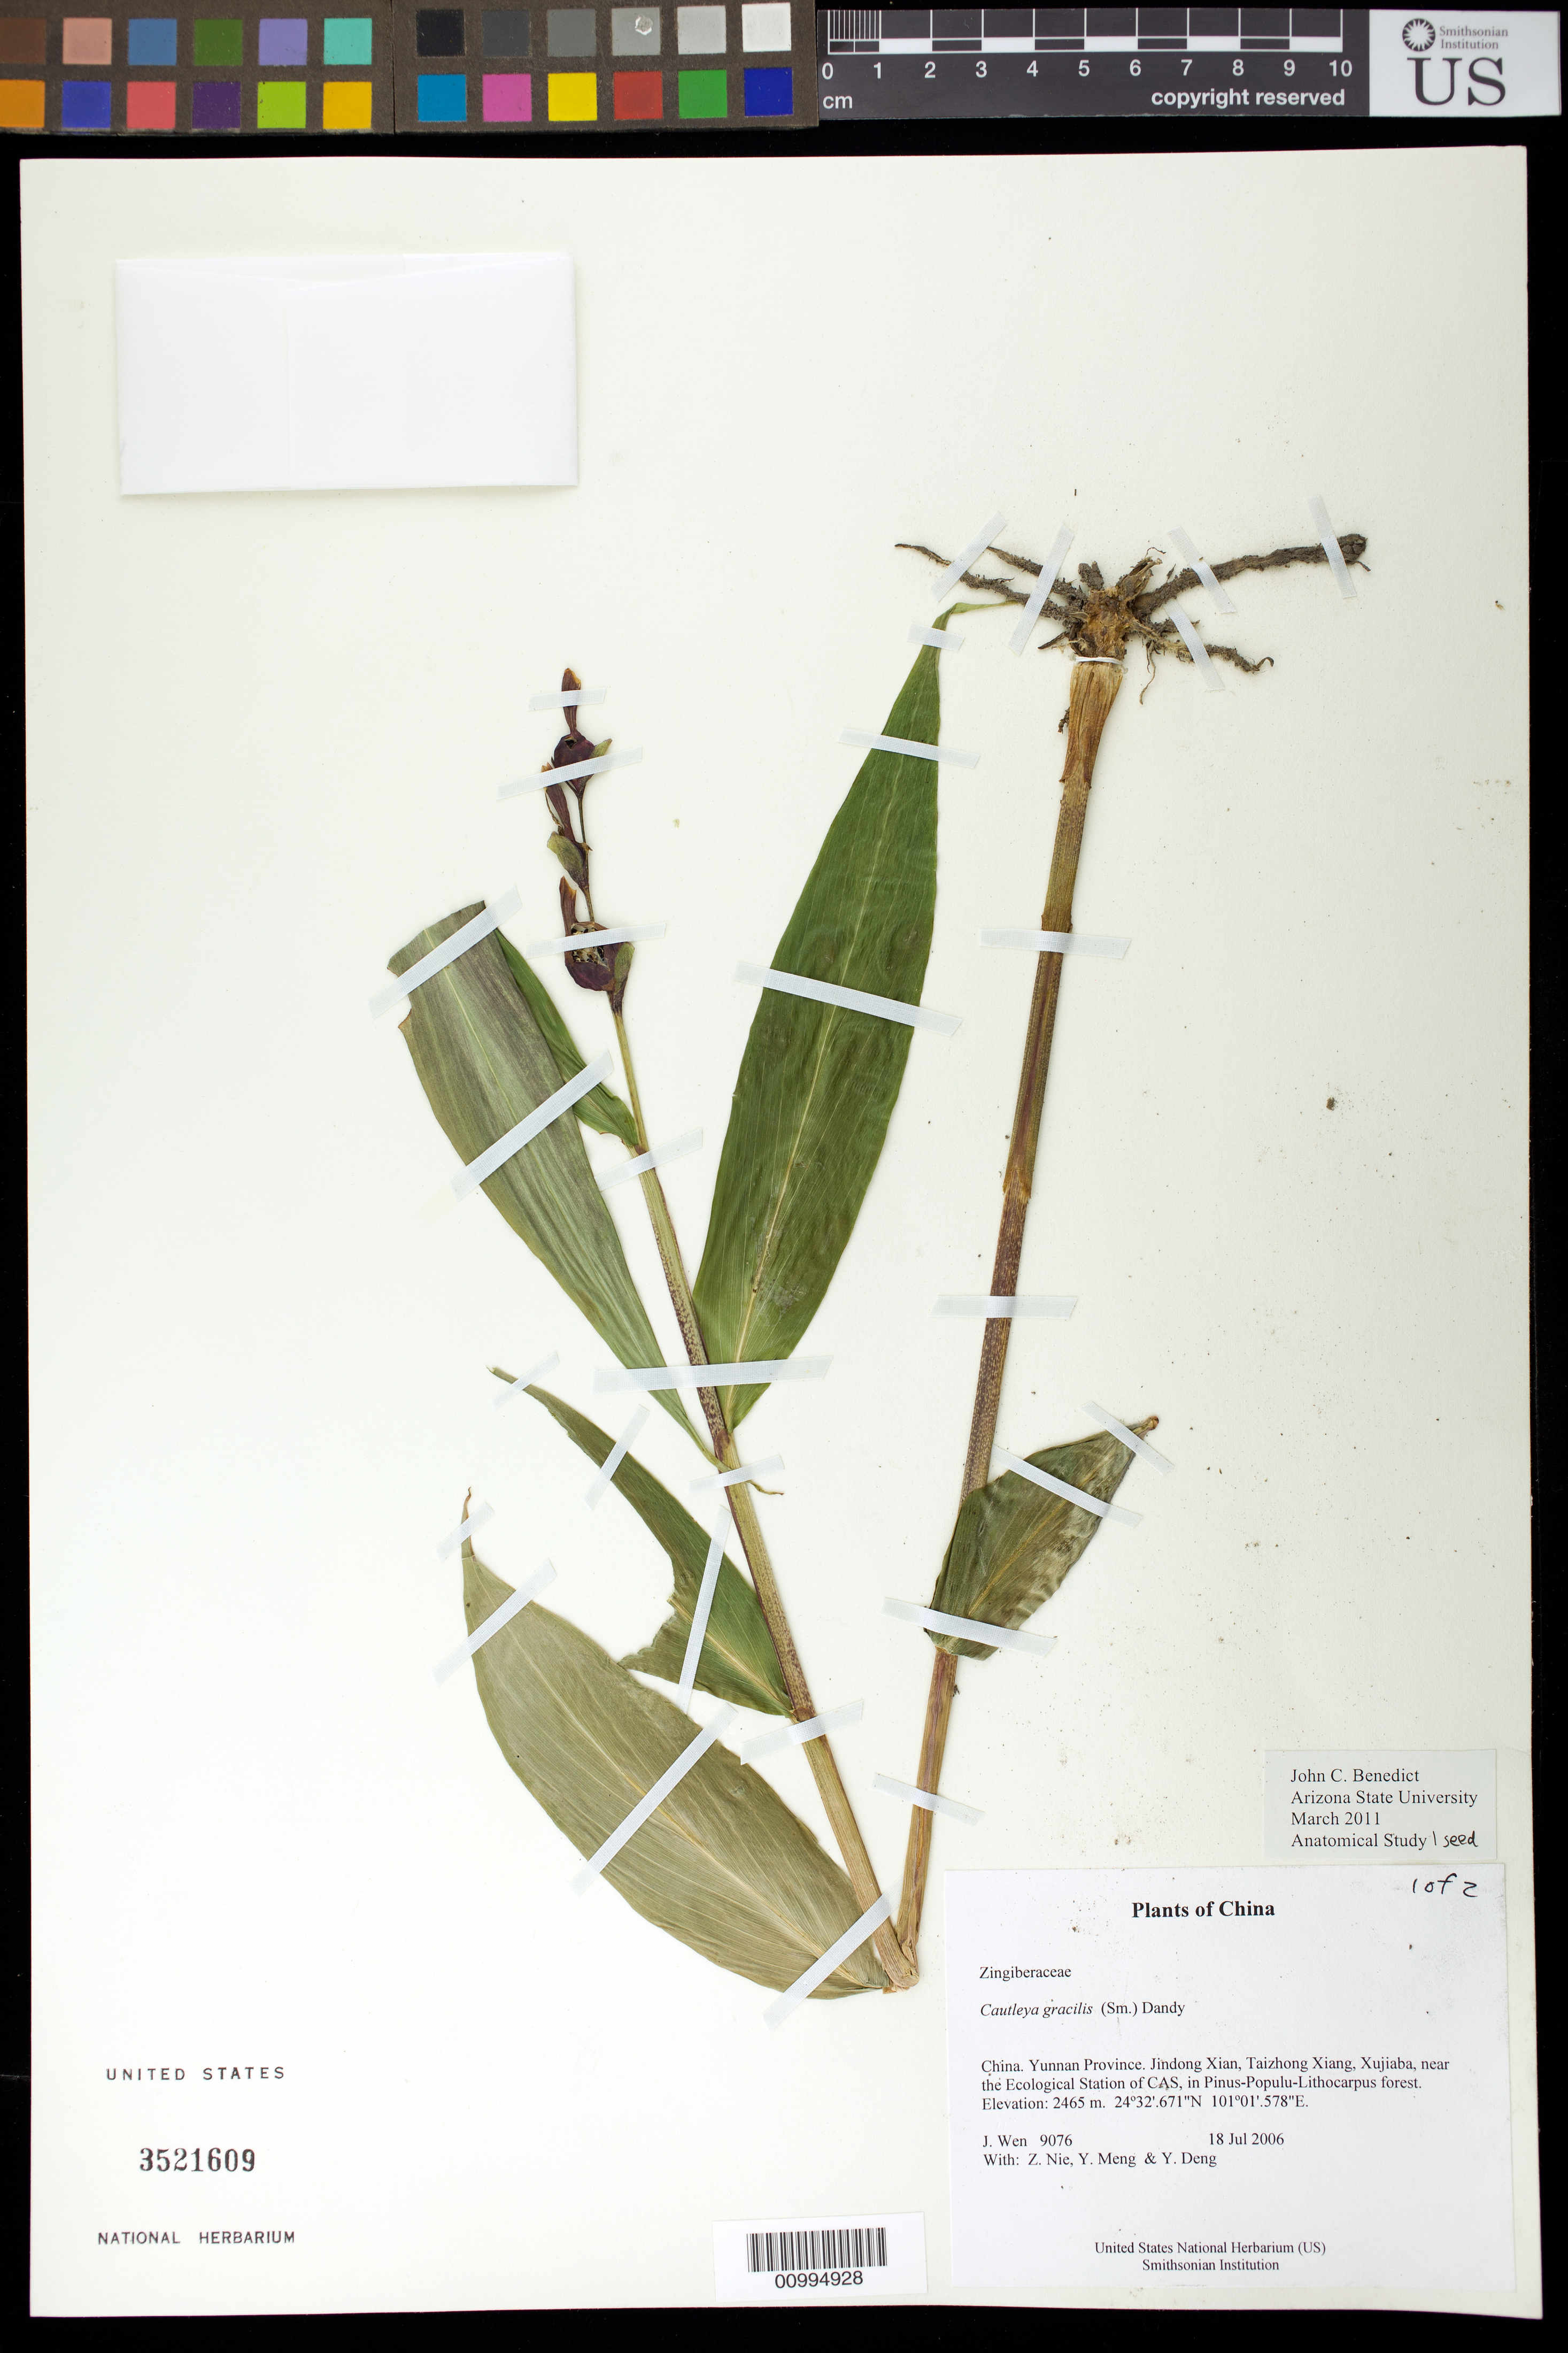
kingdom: Plantae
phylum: Tracheophyta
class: Liliopsida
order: Zingiberales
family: Zingiberaceae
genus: Cautleya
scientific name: Cautleya gracilis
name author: (Sm.) Dandy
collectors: J. Wen, Z. Nie, Y. Meng & Y. Deng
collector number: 9076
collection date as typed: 18 Jul 2006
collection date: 2006-07-18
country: China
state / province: Yunnan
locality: Jindong Xian, Taizhong Xiang, Xujiaba, near the Ecological Station of CAS, in Pinus-Populu-Lithocarpus forest.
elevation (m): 2465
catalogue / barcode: US 3521609